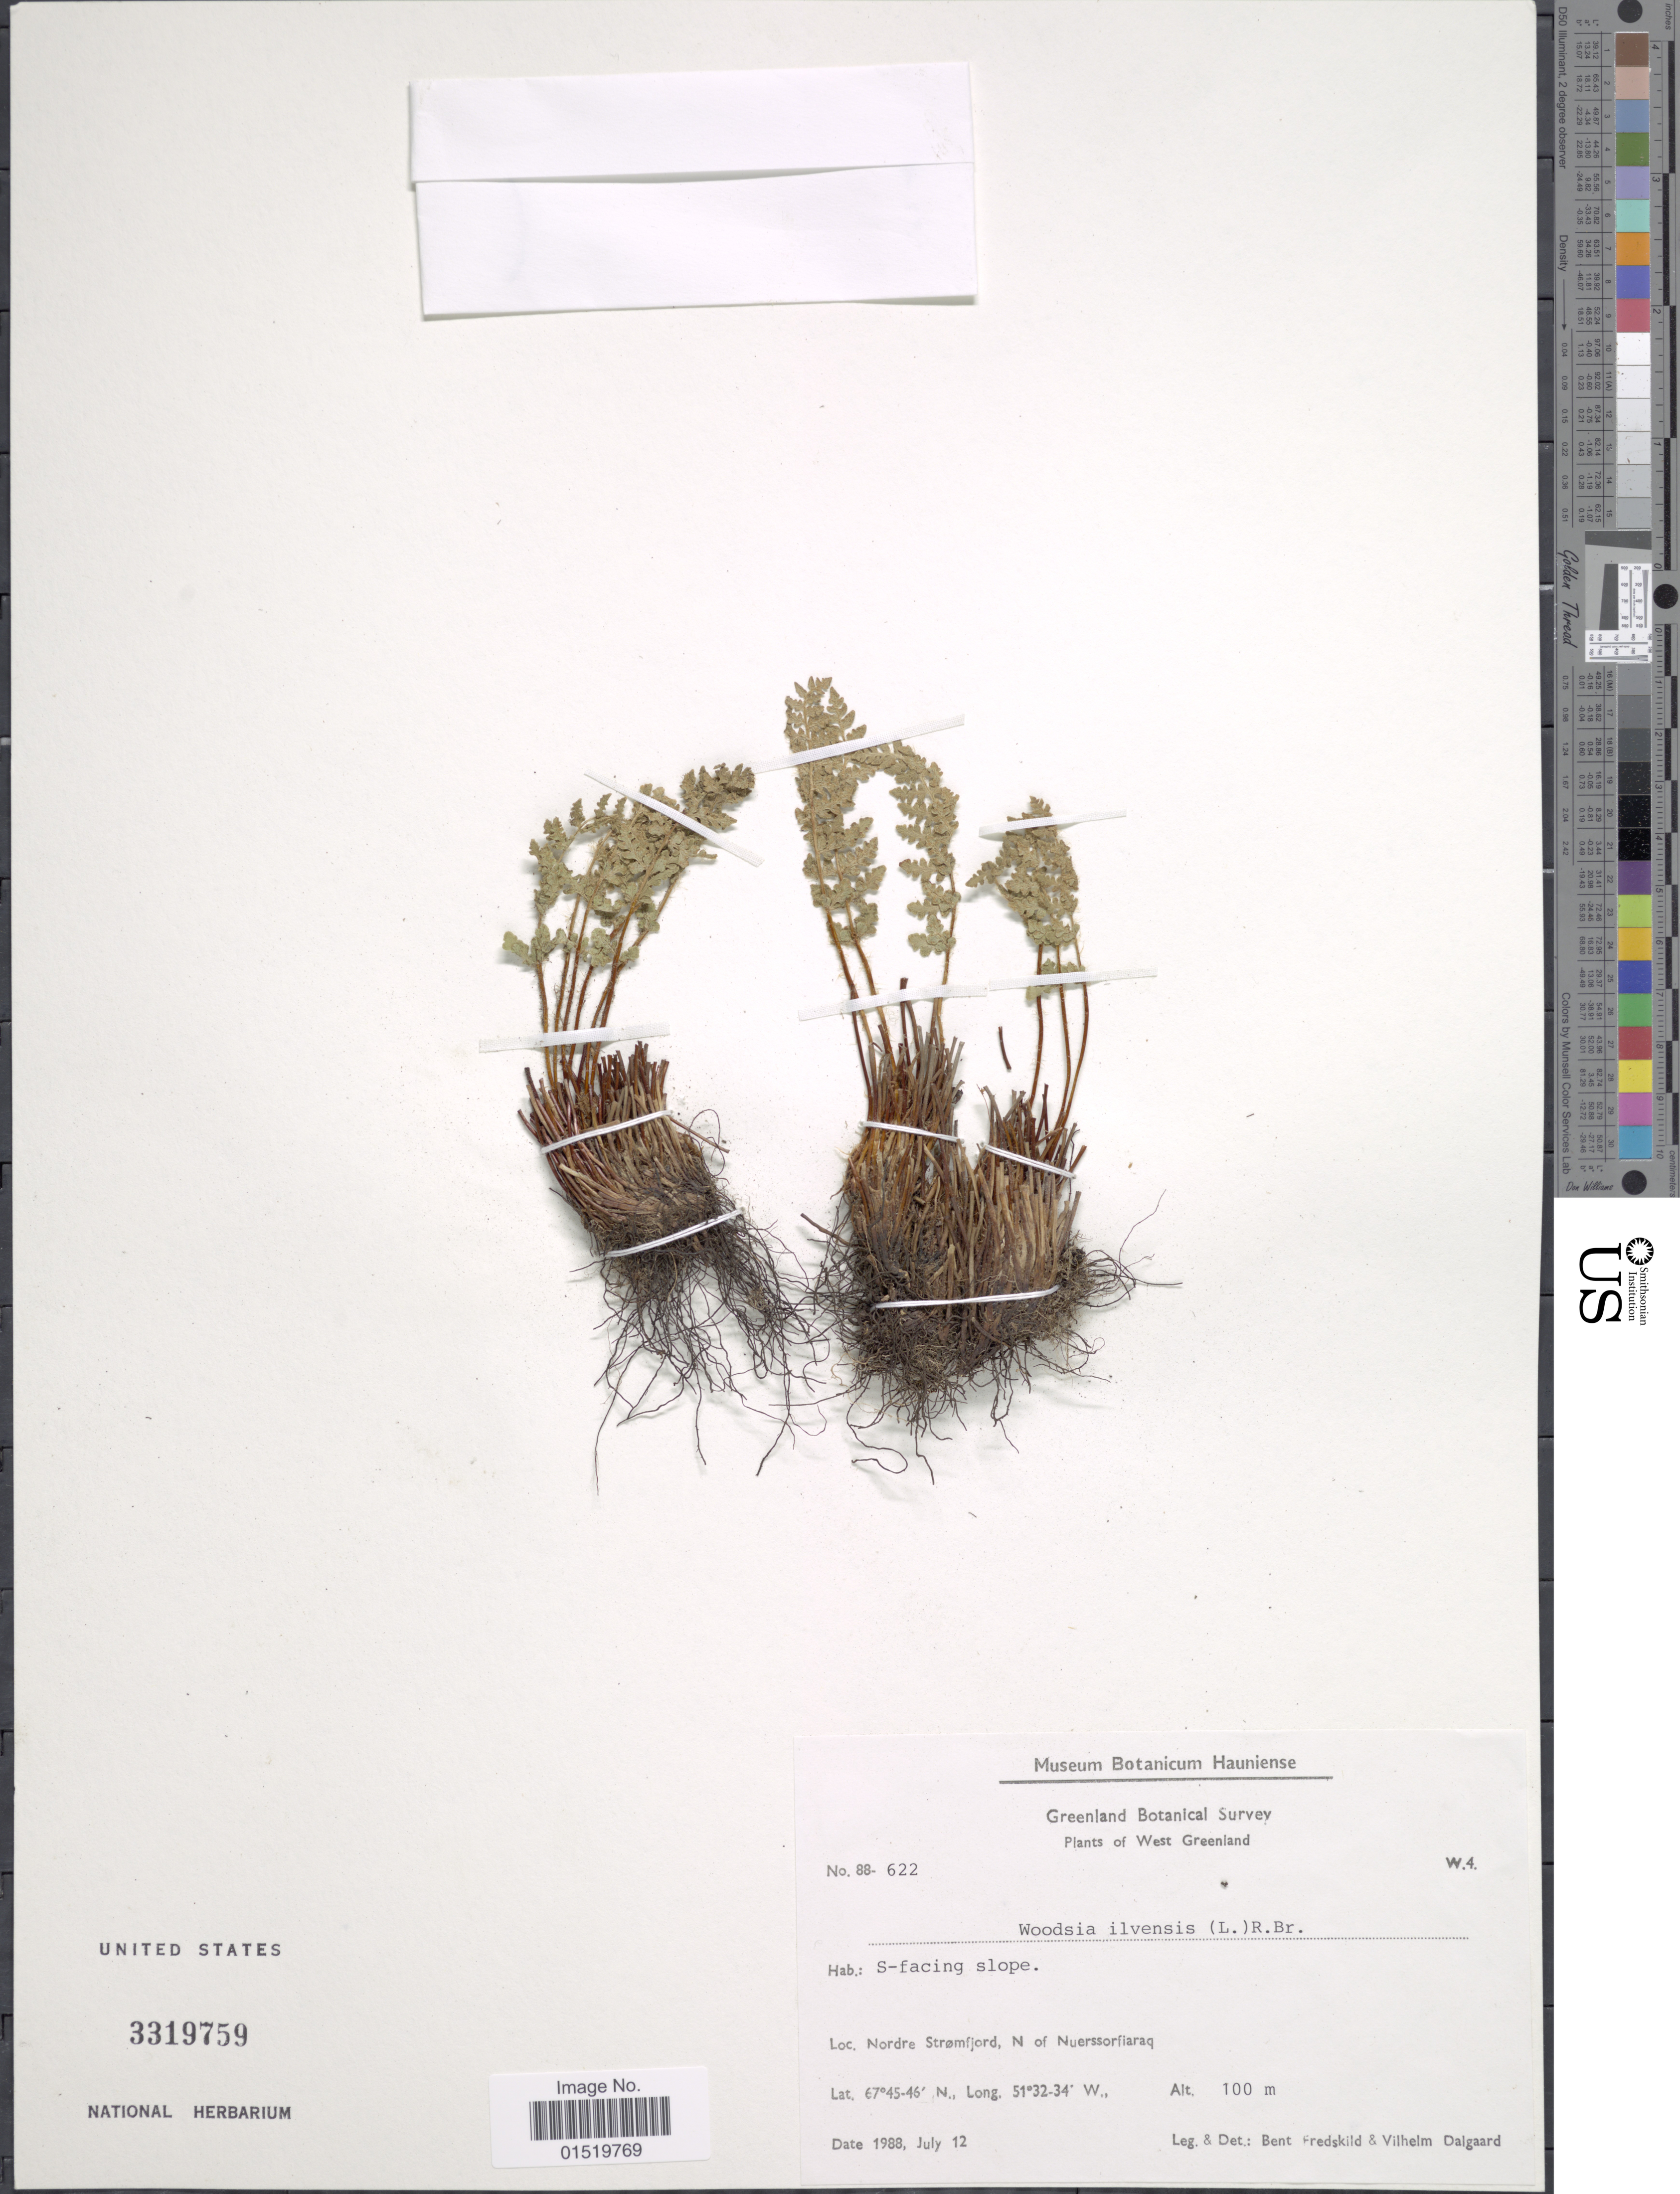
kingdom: Plantae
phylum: Tracheophyta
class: Polypodiopsida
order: Polypodiales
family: Woodsiaceae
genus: Woodsia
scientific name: Woodsia ilvensis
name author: (L.) R. Br.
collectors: B. Fredskild & V. Dalgaard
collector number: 88-622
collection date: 1988-07-12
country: Greenland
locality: West Greenland, Nordre Strømfjord, N of Nuerssorfiaraq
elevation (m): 100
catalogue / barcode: US 3319759